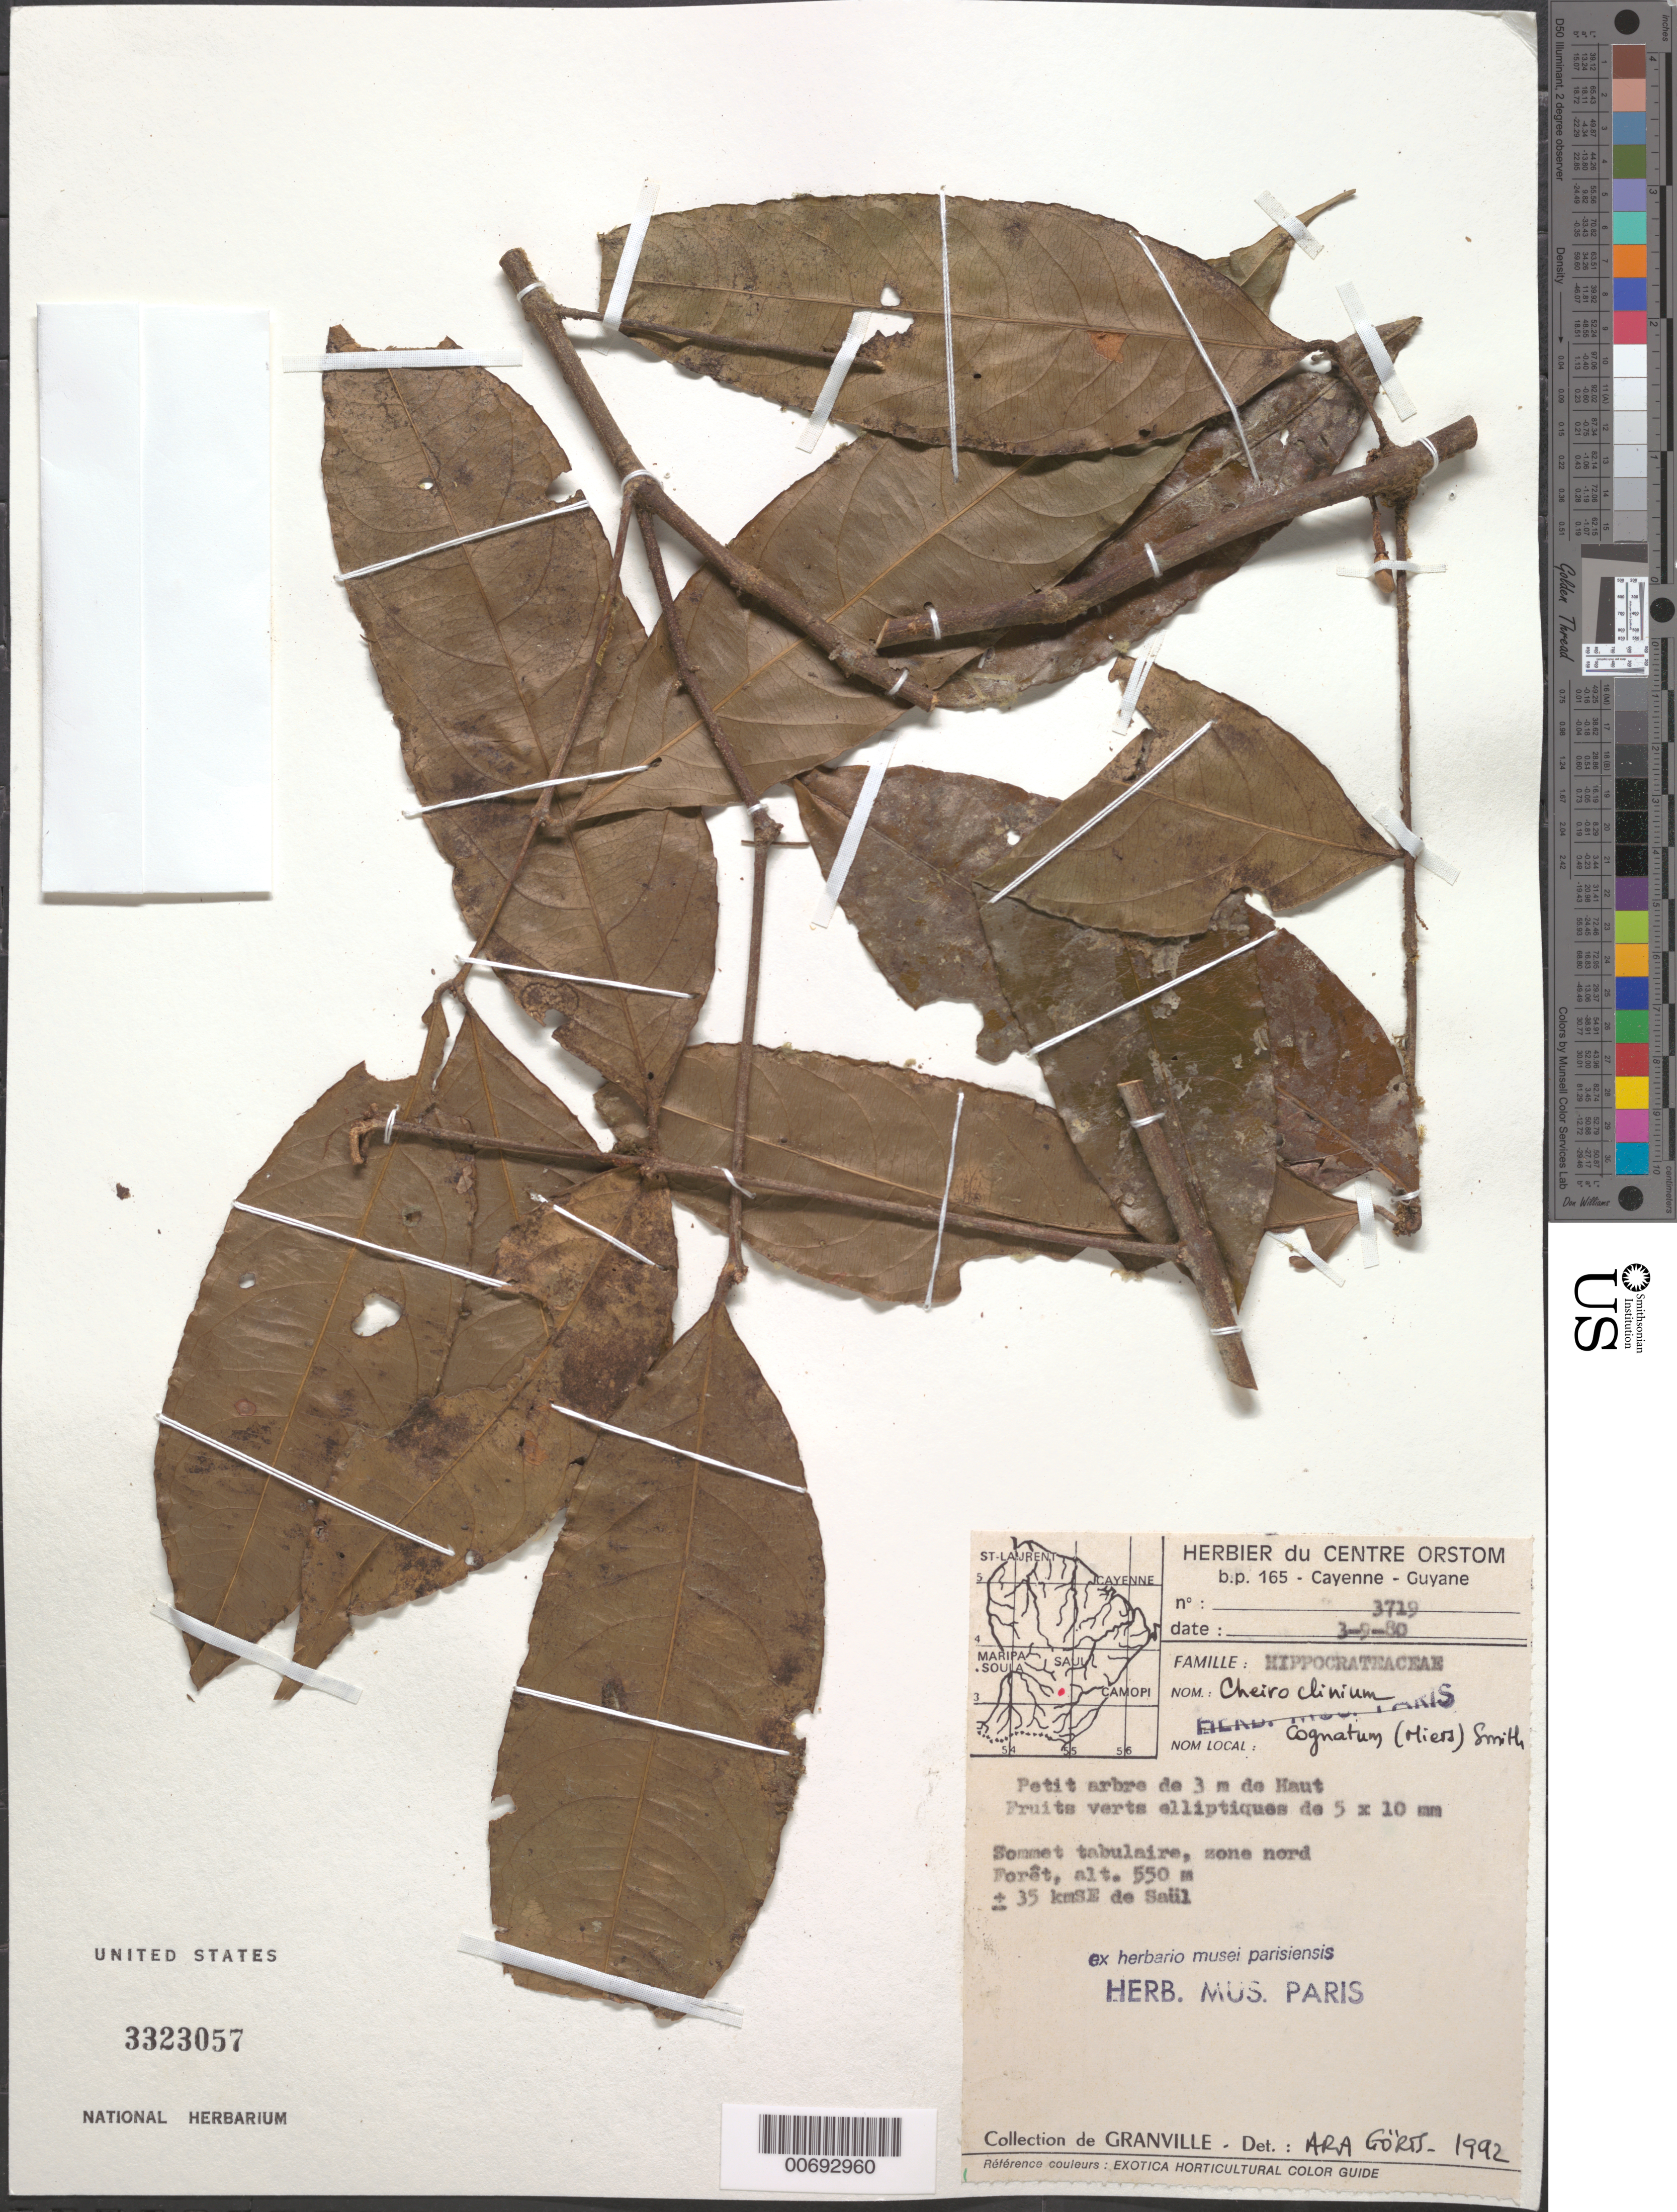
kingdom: Plantae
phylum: Tracheophyta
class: Magnoliopsida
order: Celastrales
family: Celastraceae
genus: Cheiloclinium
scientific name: Cheiloclinium cognatum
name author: (Miers) A.C. Sm.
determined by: Görts-van Rijn, A. R. A.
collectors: J.-J. de Granville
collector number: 3719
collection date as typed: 3-Sep-80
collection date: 1980-09-03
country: French Guiana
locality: Sommet Tabulaire, zone nord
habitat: Forest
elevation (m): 550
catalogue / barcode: US 3323057